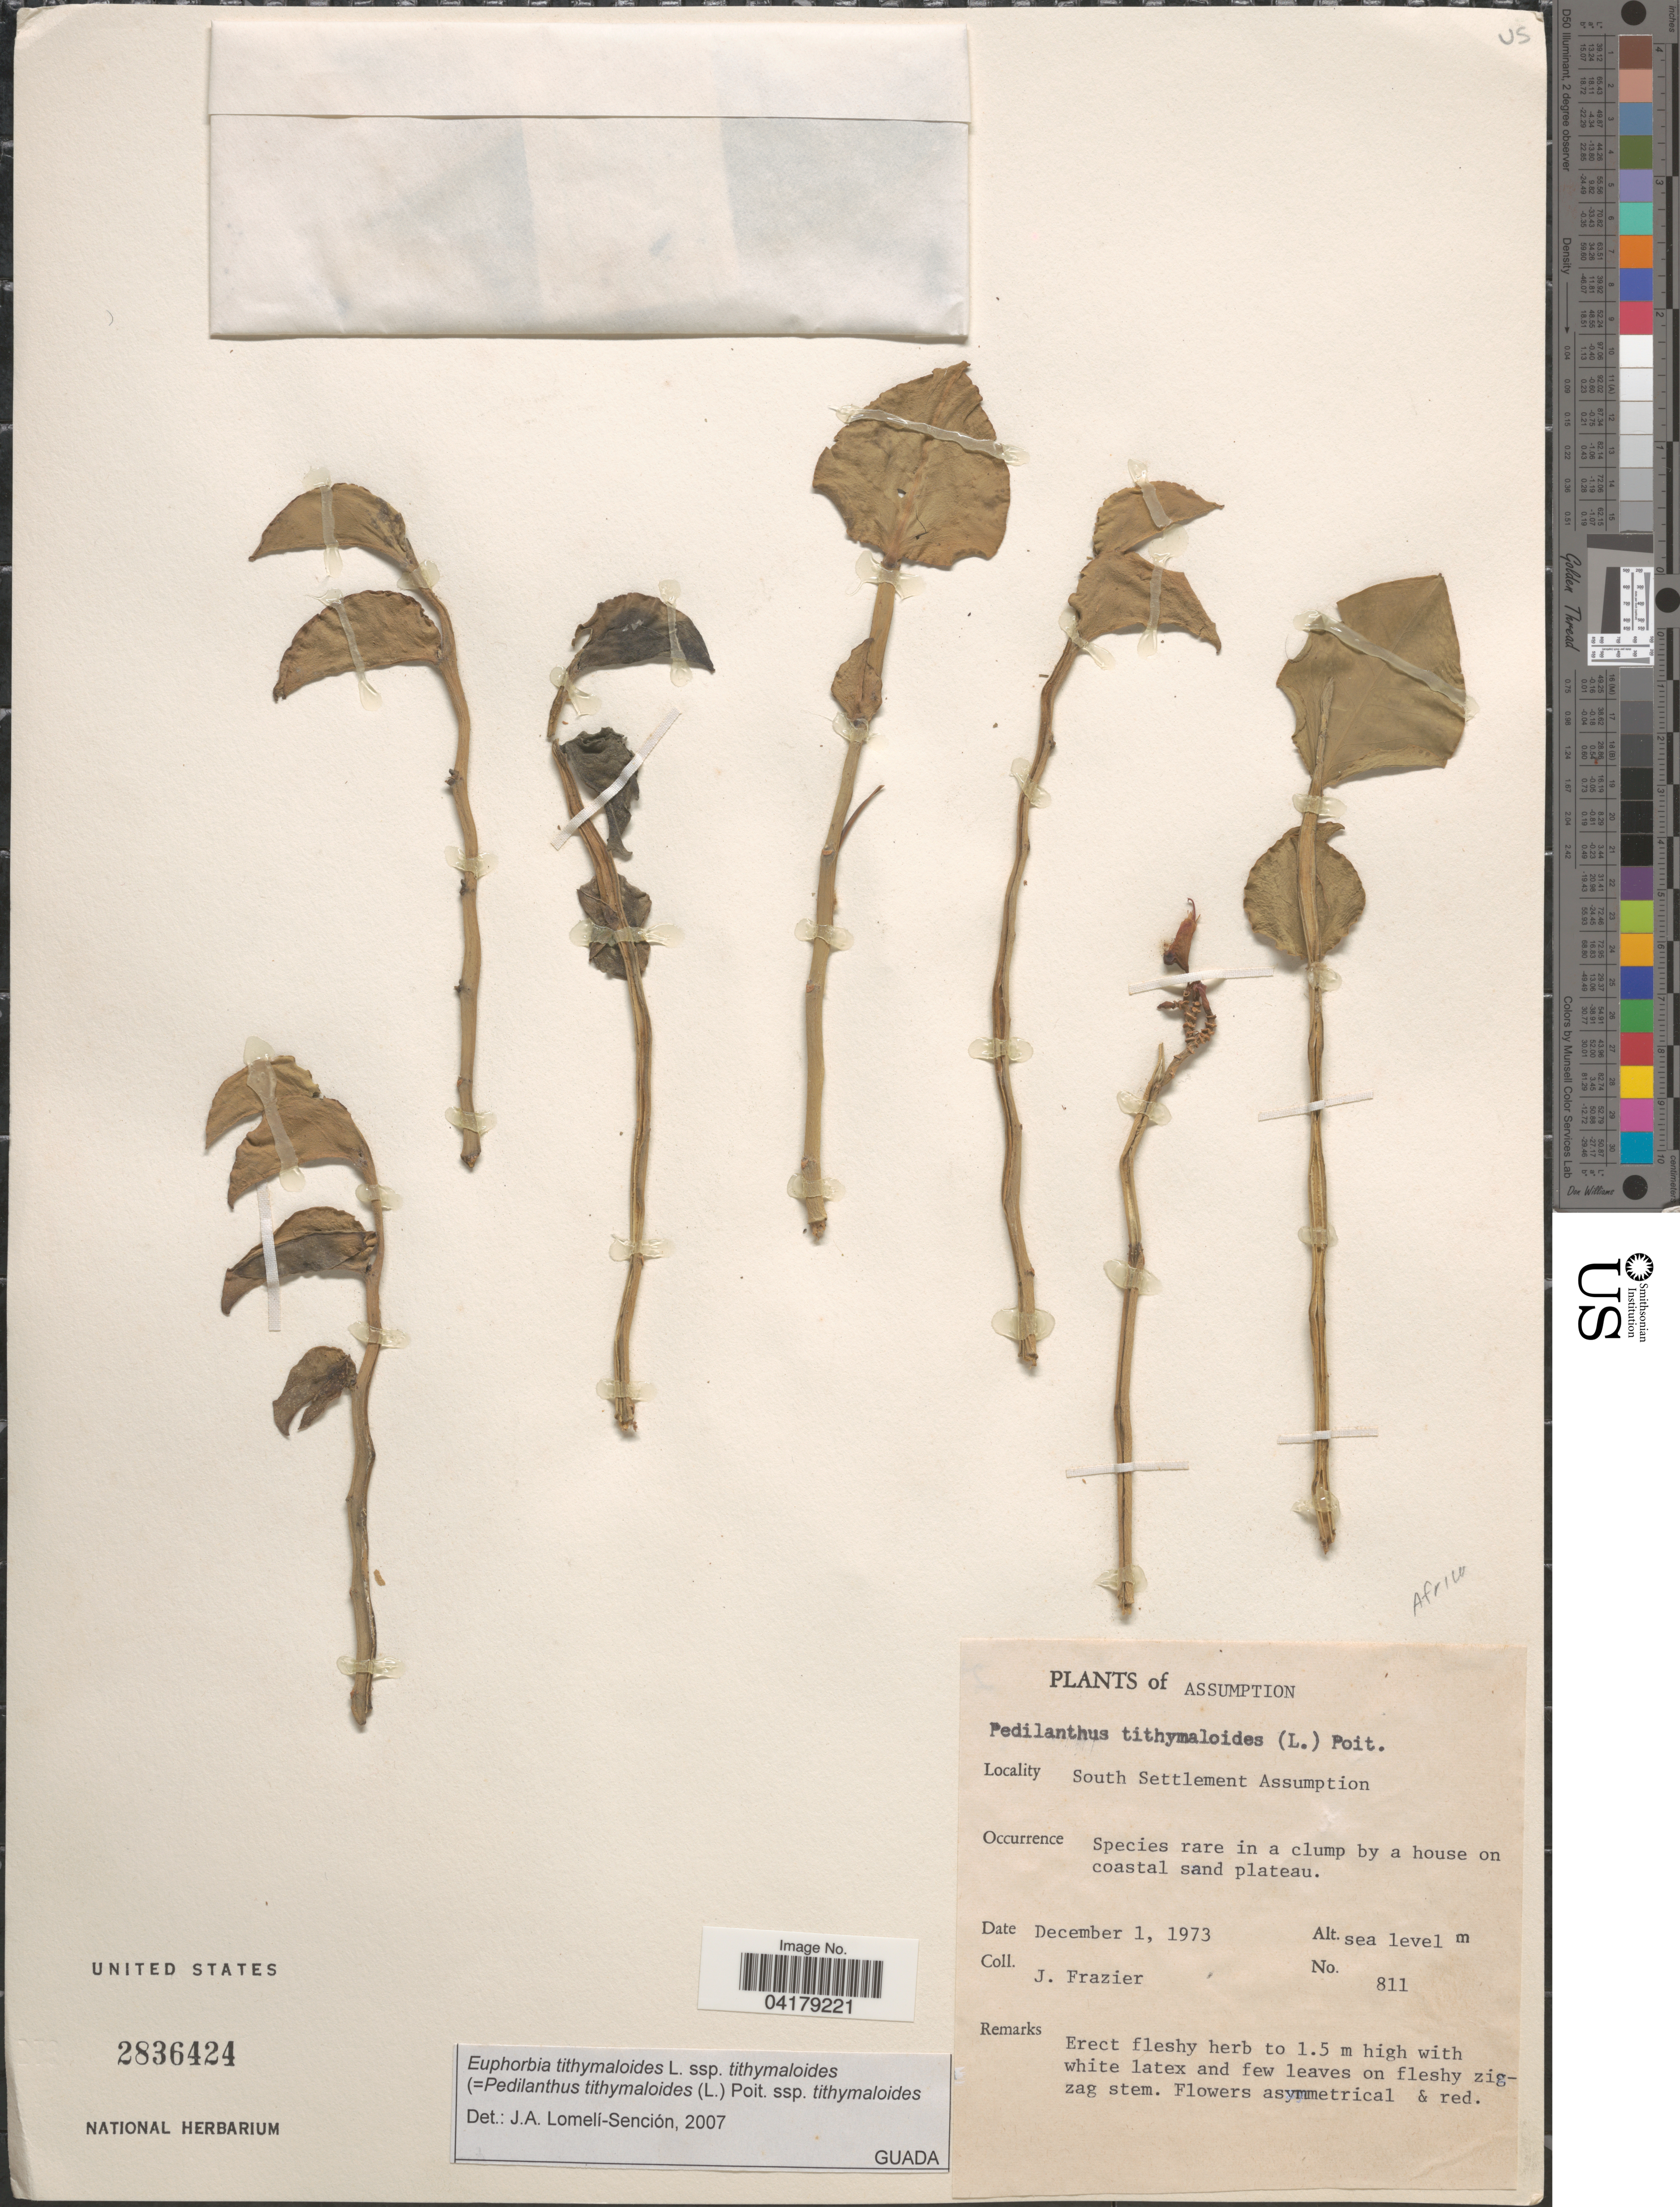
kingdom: Plantae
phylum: Tracheophyta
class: Magnoliopsida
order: Malpighiales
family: Euphorbiaceae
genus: Euphorbia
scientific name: Euphorbia tithymaloides subsp. tithymaloides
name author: L.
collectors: J. Frazier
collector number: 811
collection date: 1973-12-01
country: Seychelles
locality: Assumption. South Settlement Assumption.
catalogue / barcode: US 2836424